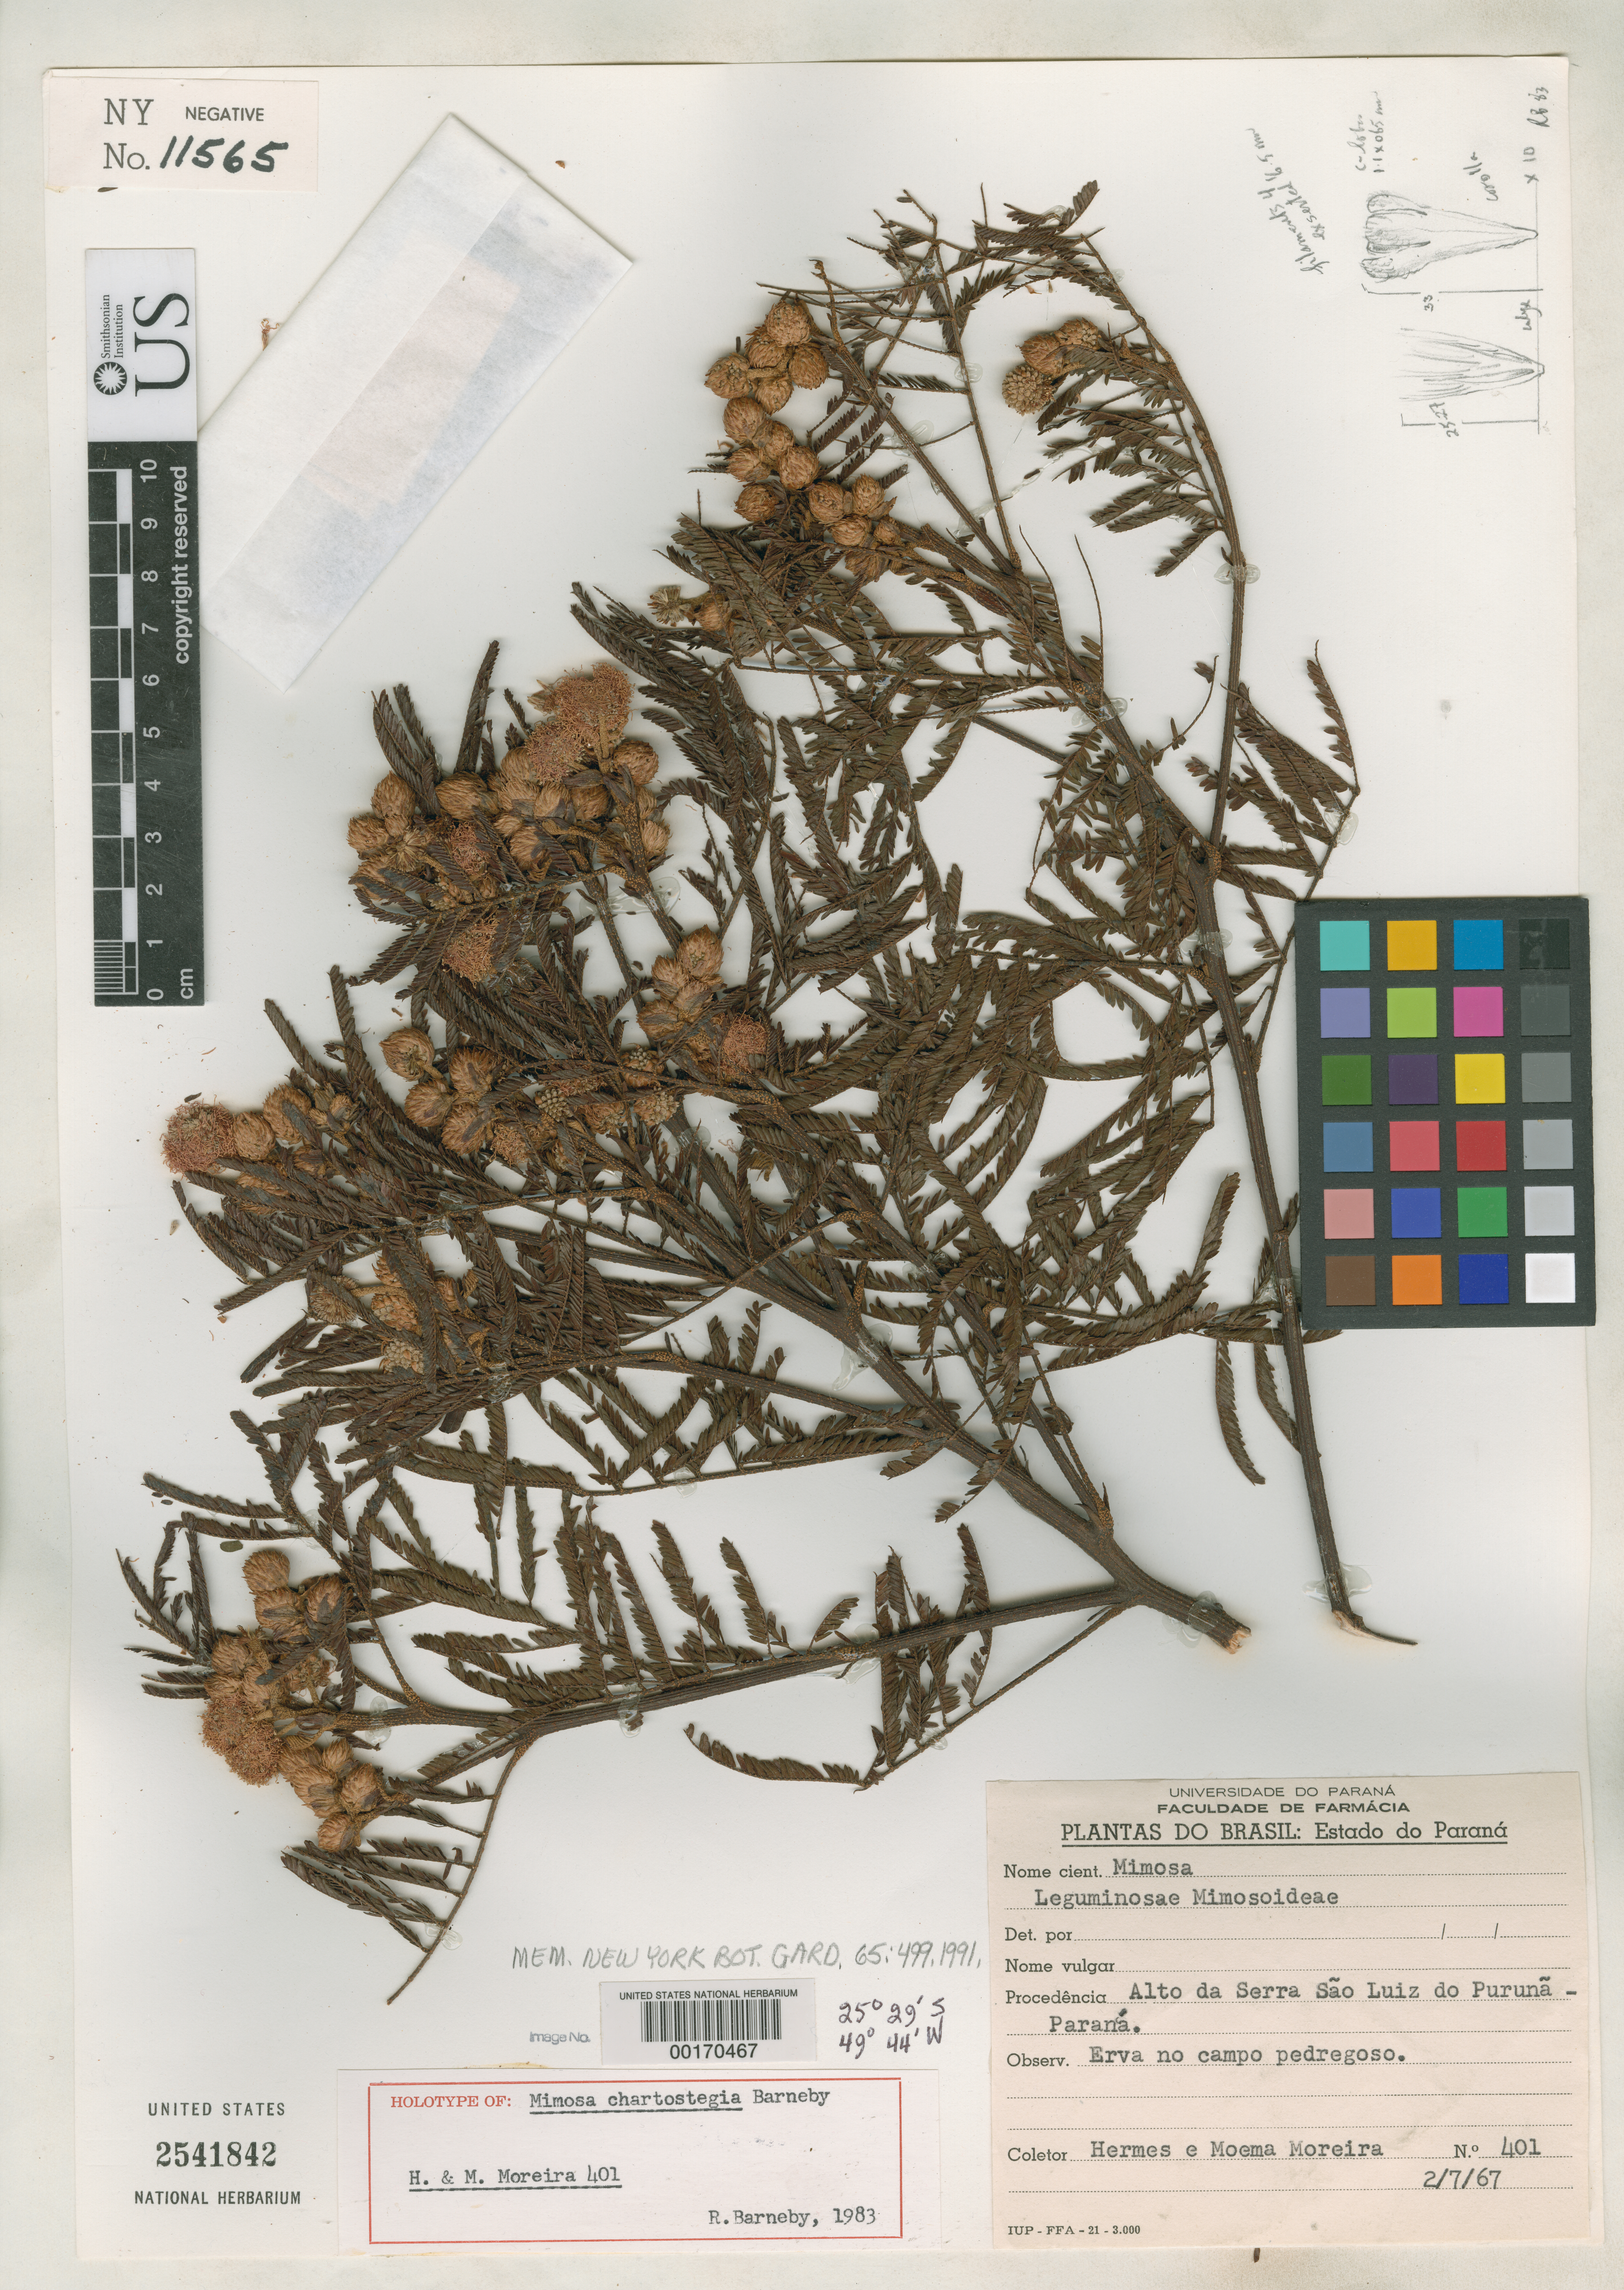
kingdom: Plantae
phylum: Tracheophyta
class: Magnoliopsida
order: Fabales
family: Fabaceae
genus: Mimosa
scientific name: Mimosa chartostegia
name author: Barneby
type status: Holotype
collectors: H. Moreira & M. Moreira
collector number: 401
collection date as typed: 02 Jul 1967 or 07 Feb 1967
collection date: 1967-02-07 or 1967-07-02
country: Brazil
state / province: Paraná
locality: Summit of Serra Sao Luiz do Puruna.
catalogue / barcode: US 2541842